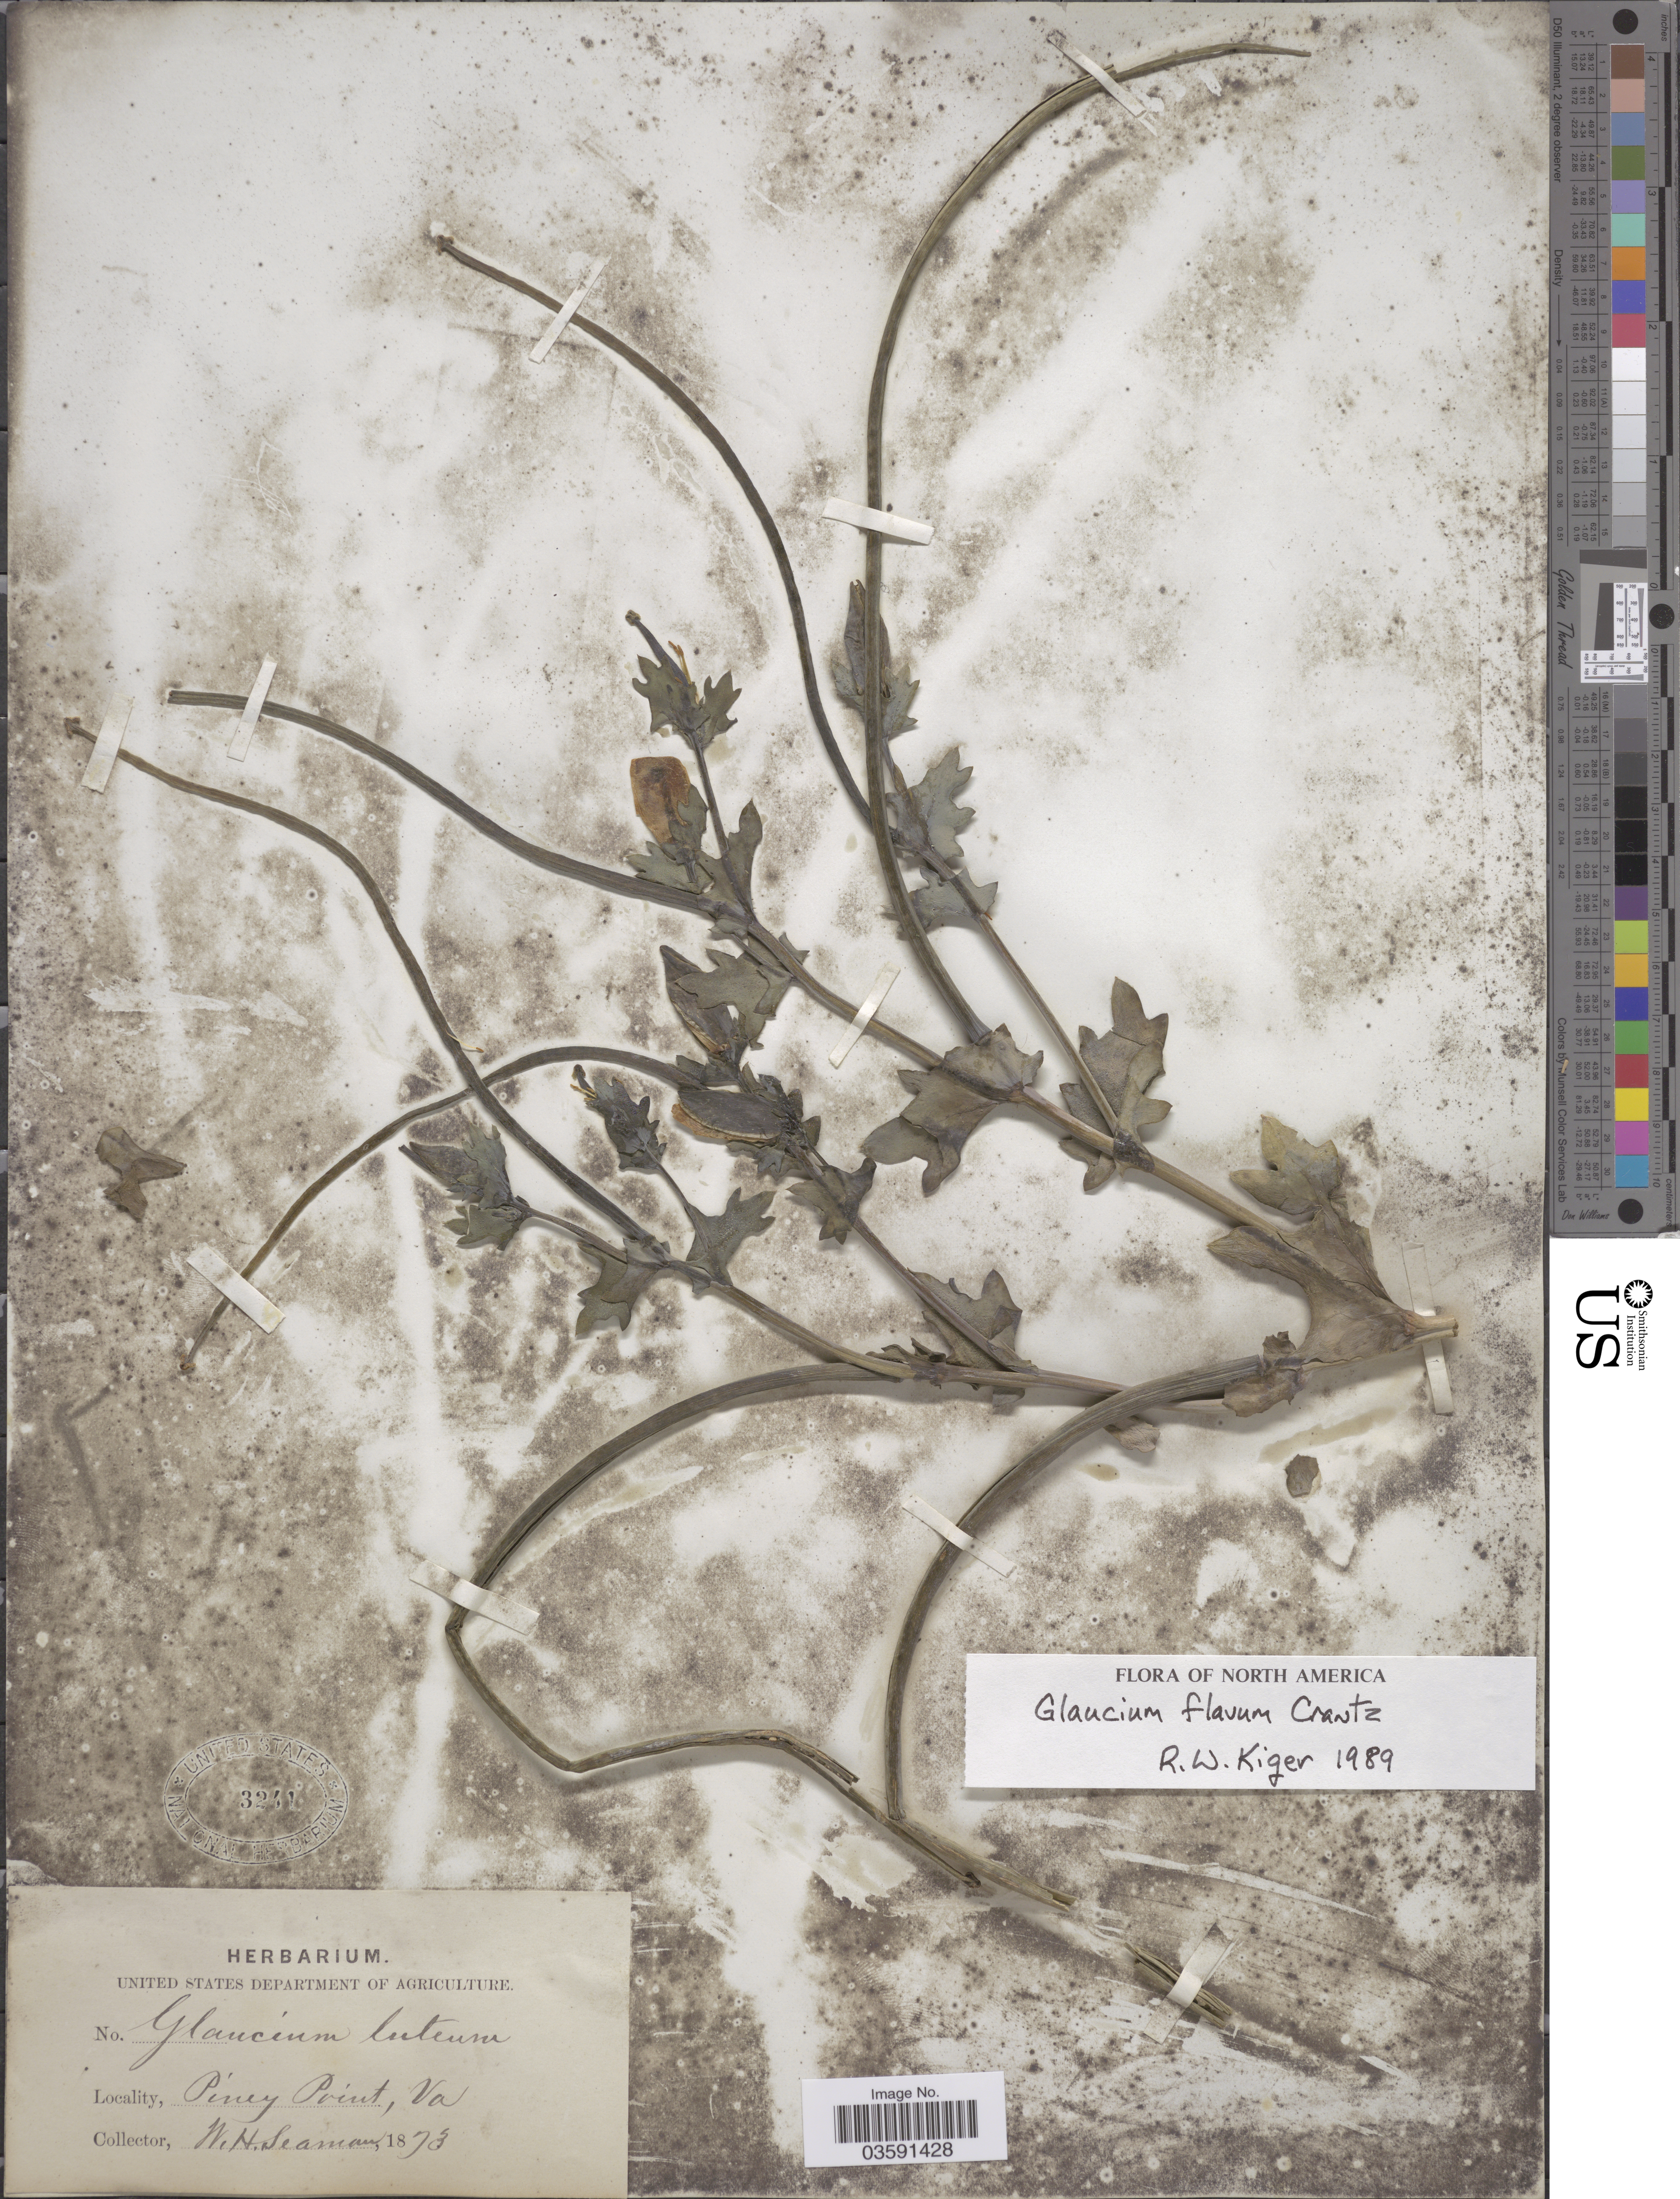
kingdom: Plantae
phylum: Tracheophyta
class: Magnoliopsida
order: Ranunculales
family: Papaveraceae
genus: Glaucium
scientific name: Glaucium flavum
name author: Crantz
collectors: W. Seaman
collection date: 1873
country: United States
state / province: Virginia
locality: Piney Point.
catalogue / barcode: US 3241